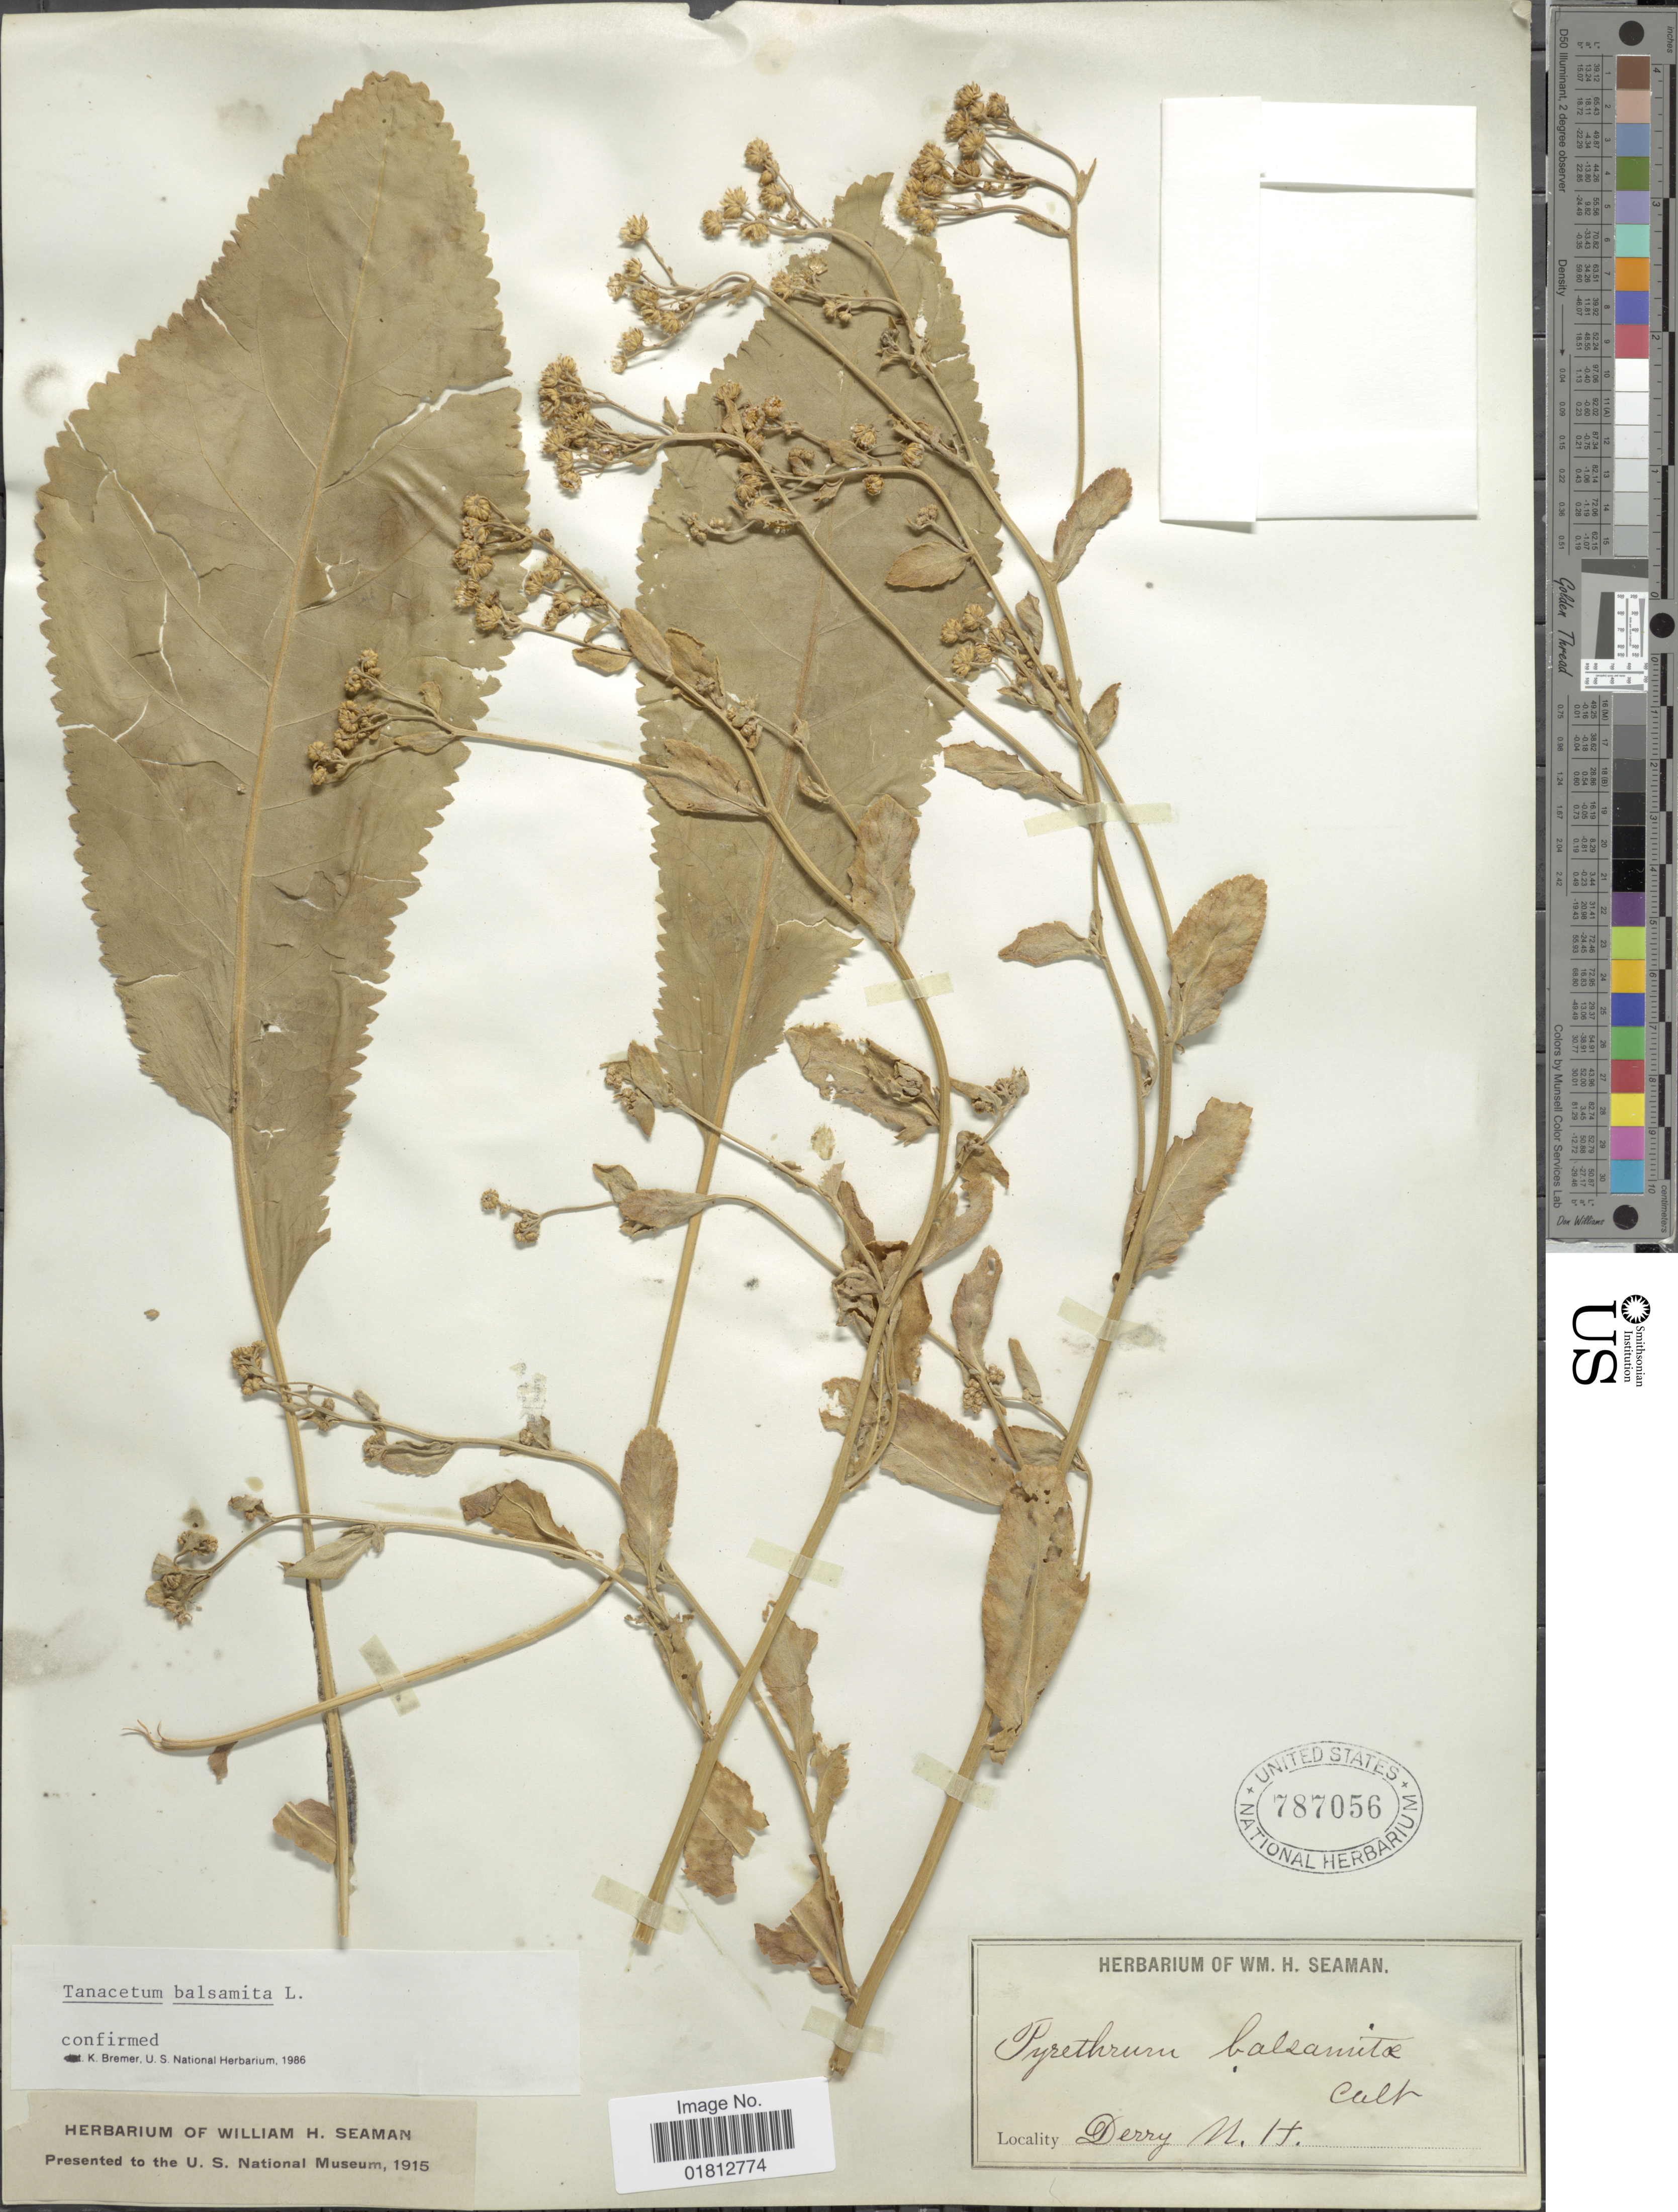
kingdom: Plantae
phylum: Tracheophyta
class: Magnoliopsida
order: Asterales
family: Asteraceae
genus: Tanacetum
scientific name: Tanacetum balsamita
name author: L.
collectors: ex herb. Seaman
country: United States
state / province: New Hampshire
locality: Derry, N. H.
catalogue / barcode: US 787056